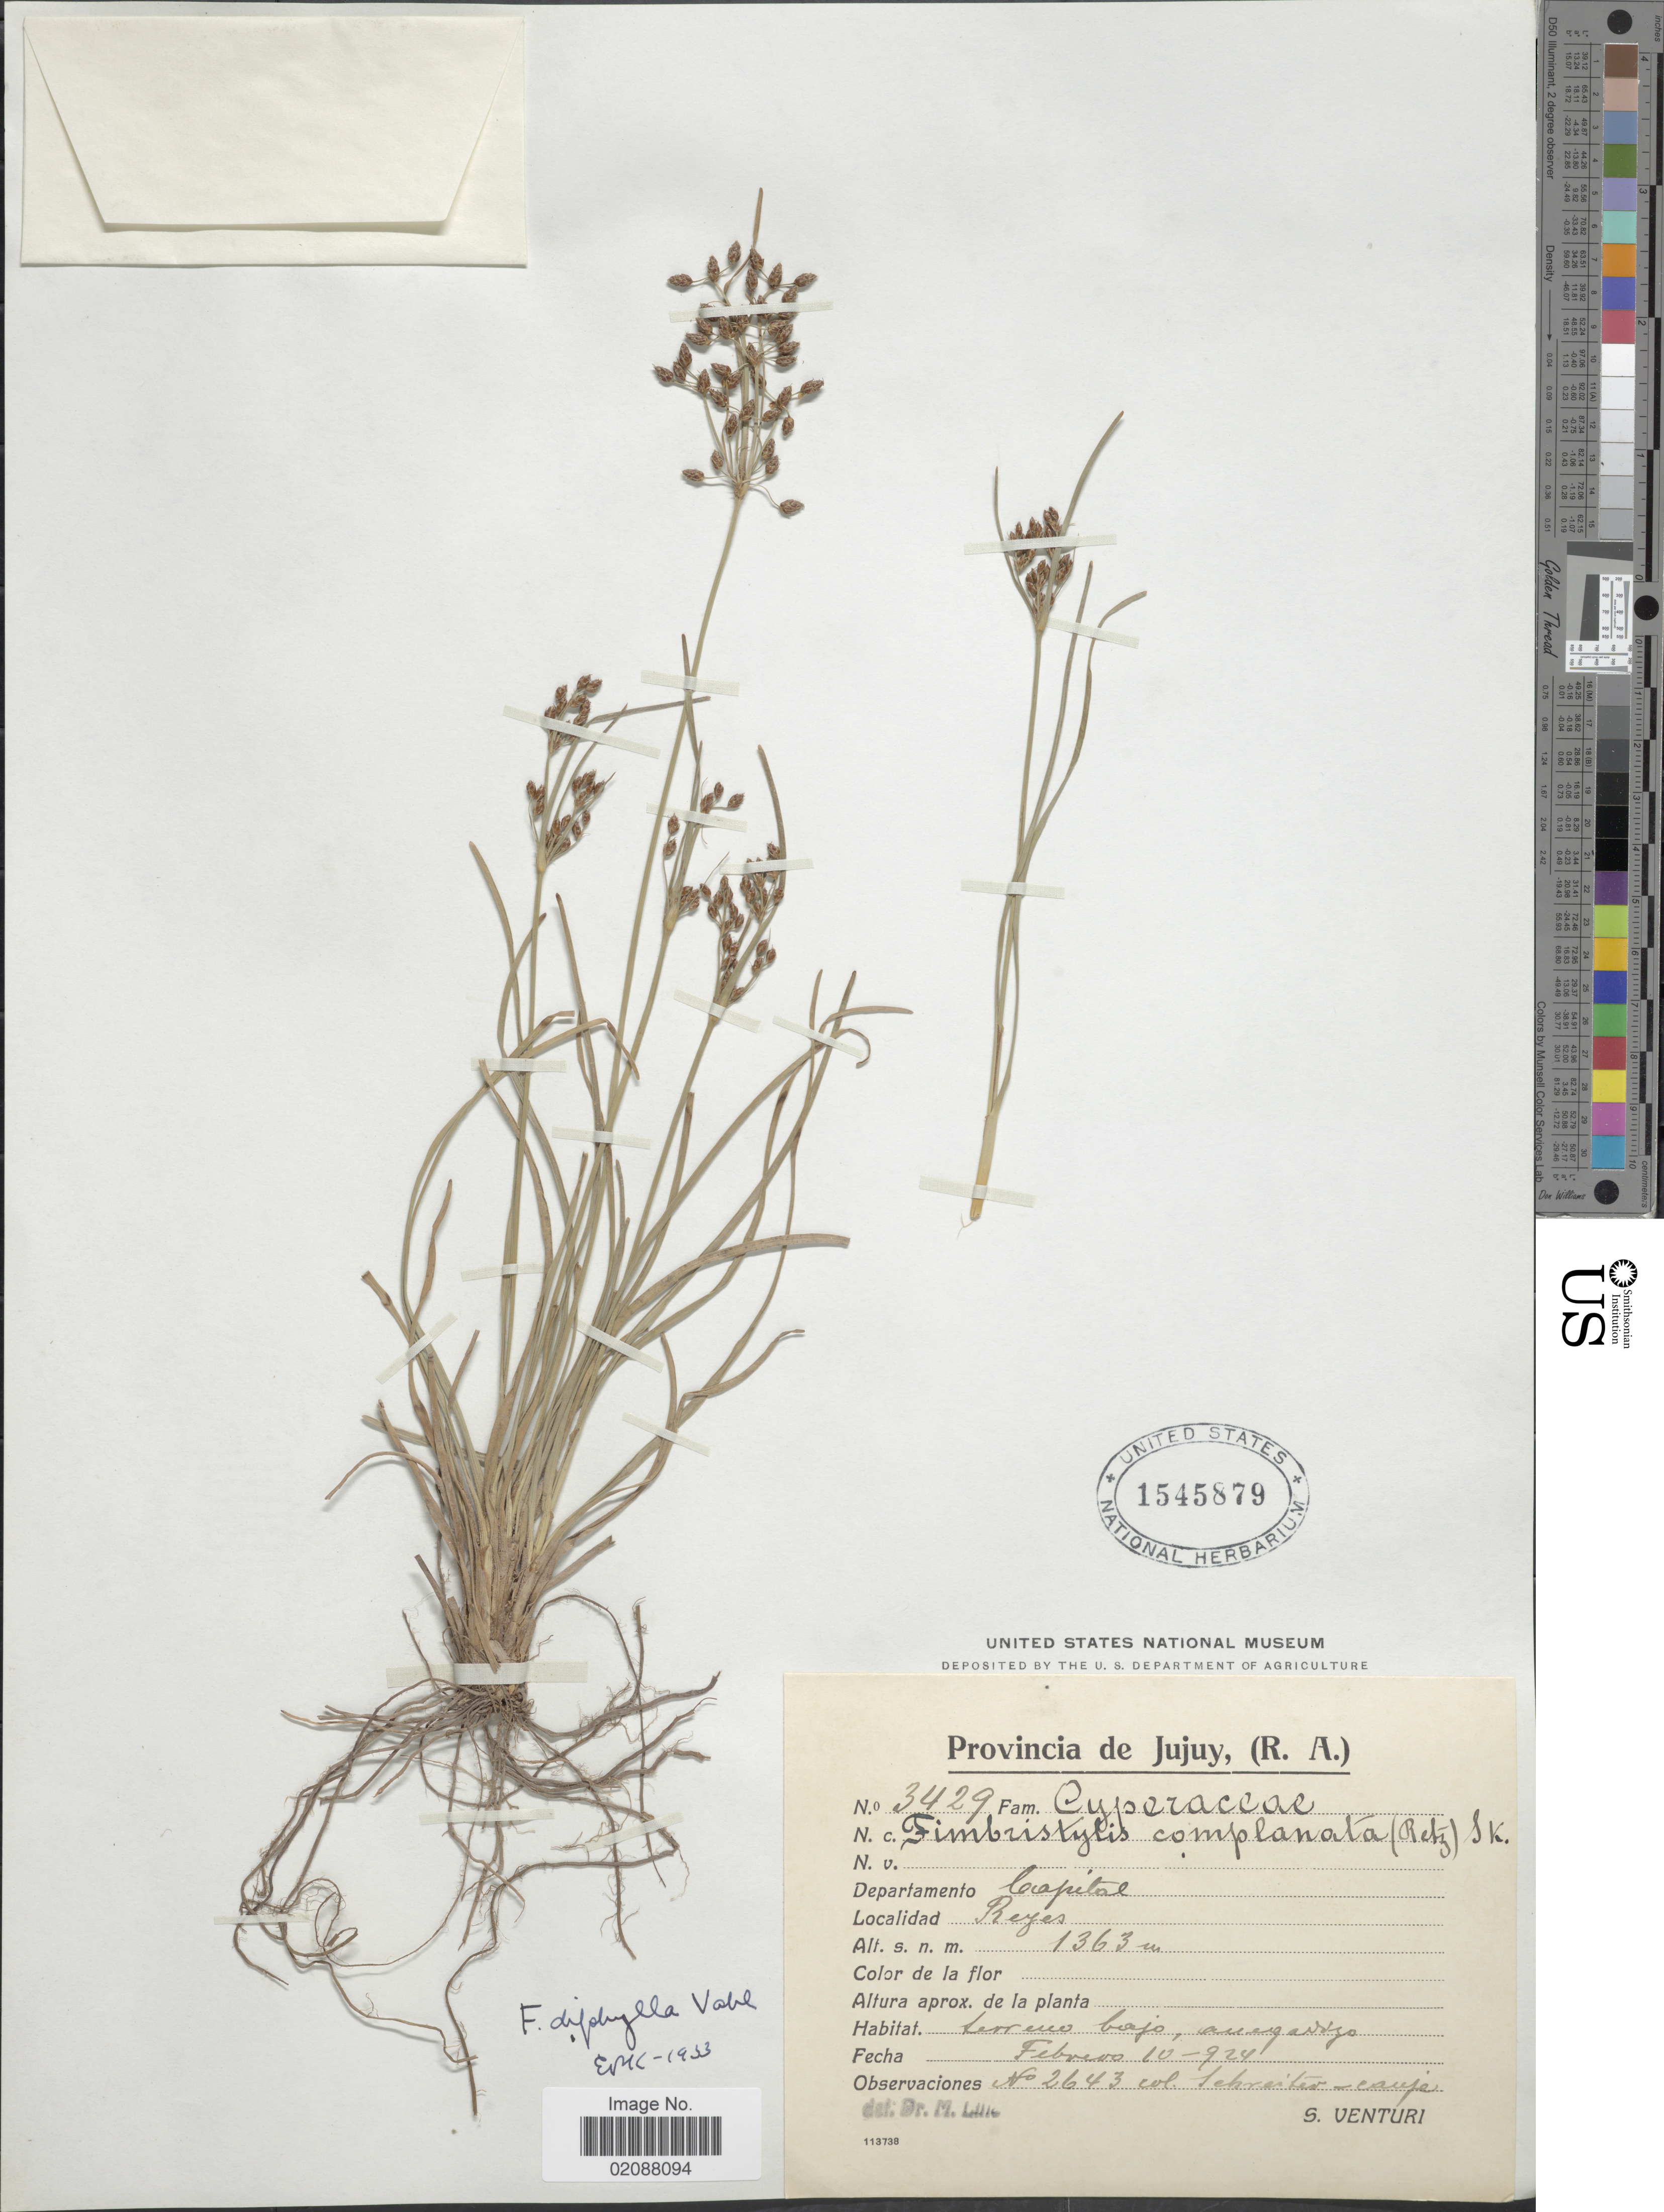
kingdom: Plantae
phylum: Tracheophyta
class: Liliopsida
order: Poales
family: Cyperaceae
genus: Fimbristylis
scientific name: Fimbristylis annua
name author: (All.) Roem. & Schult.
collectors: S. Venturi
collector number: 3429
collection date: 1924-02-10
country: Argentina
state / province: Jujuy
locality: Departamento Capital, Reyes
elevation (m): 1363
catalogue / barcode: US 1545879